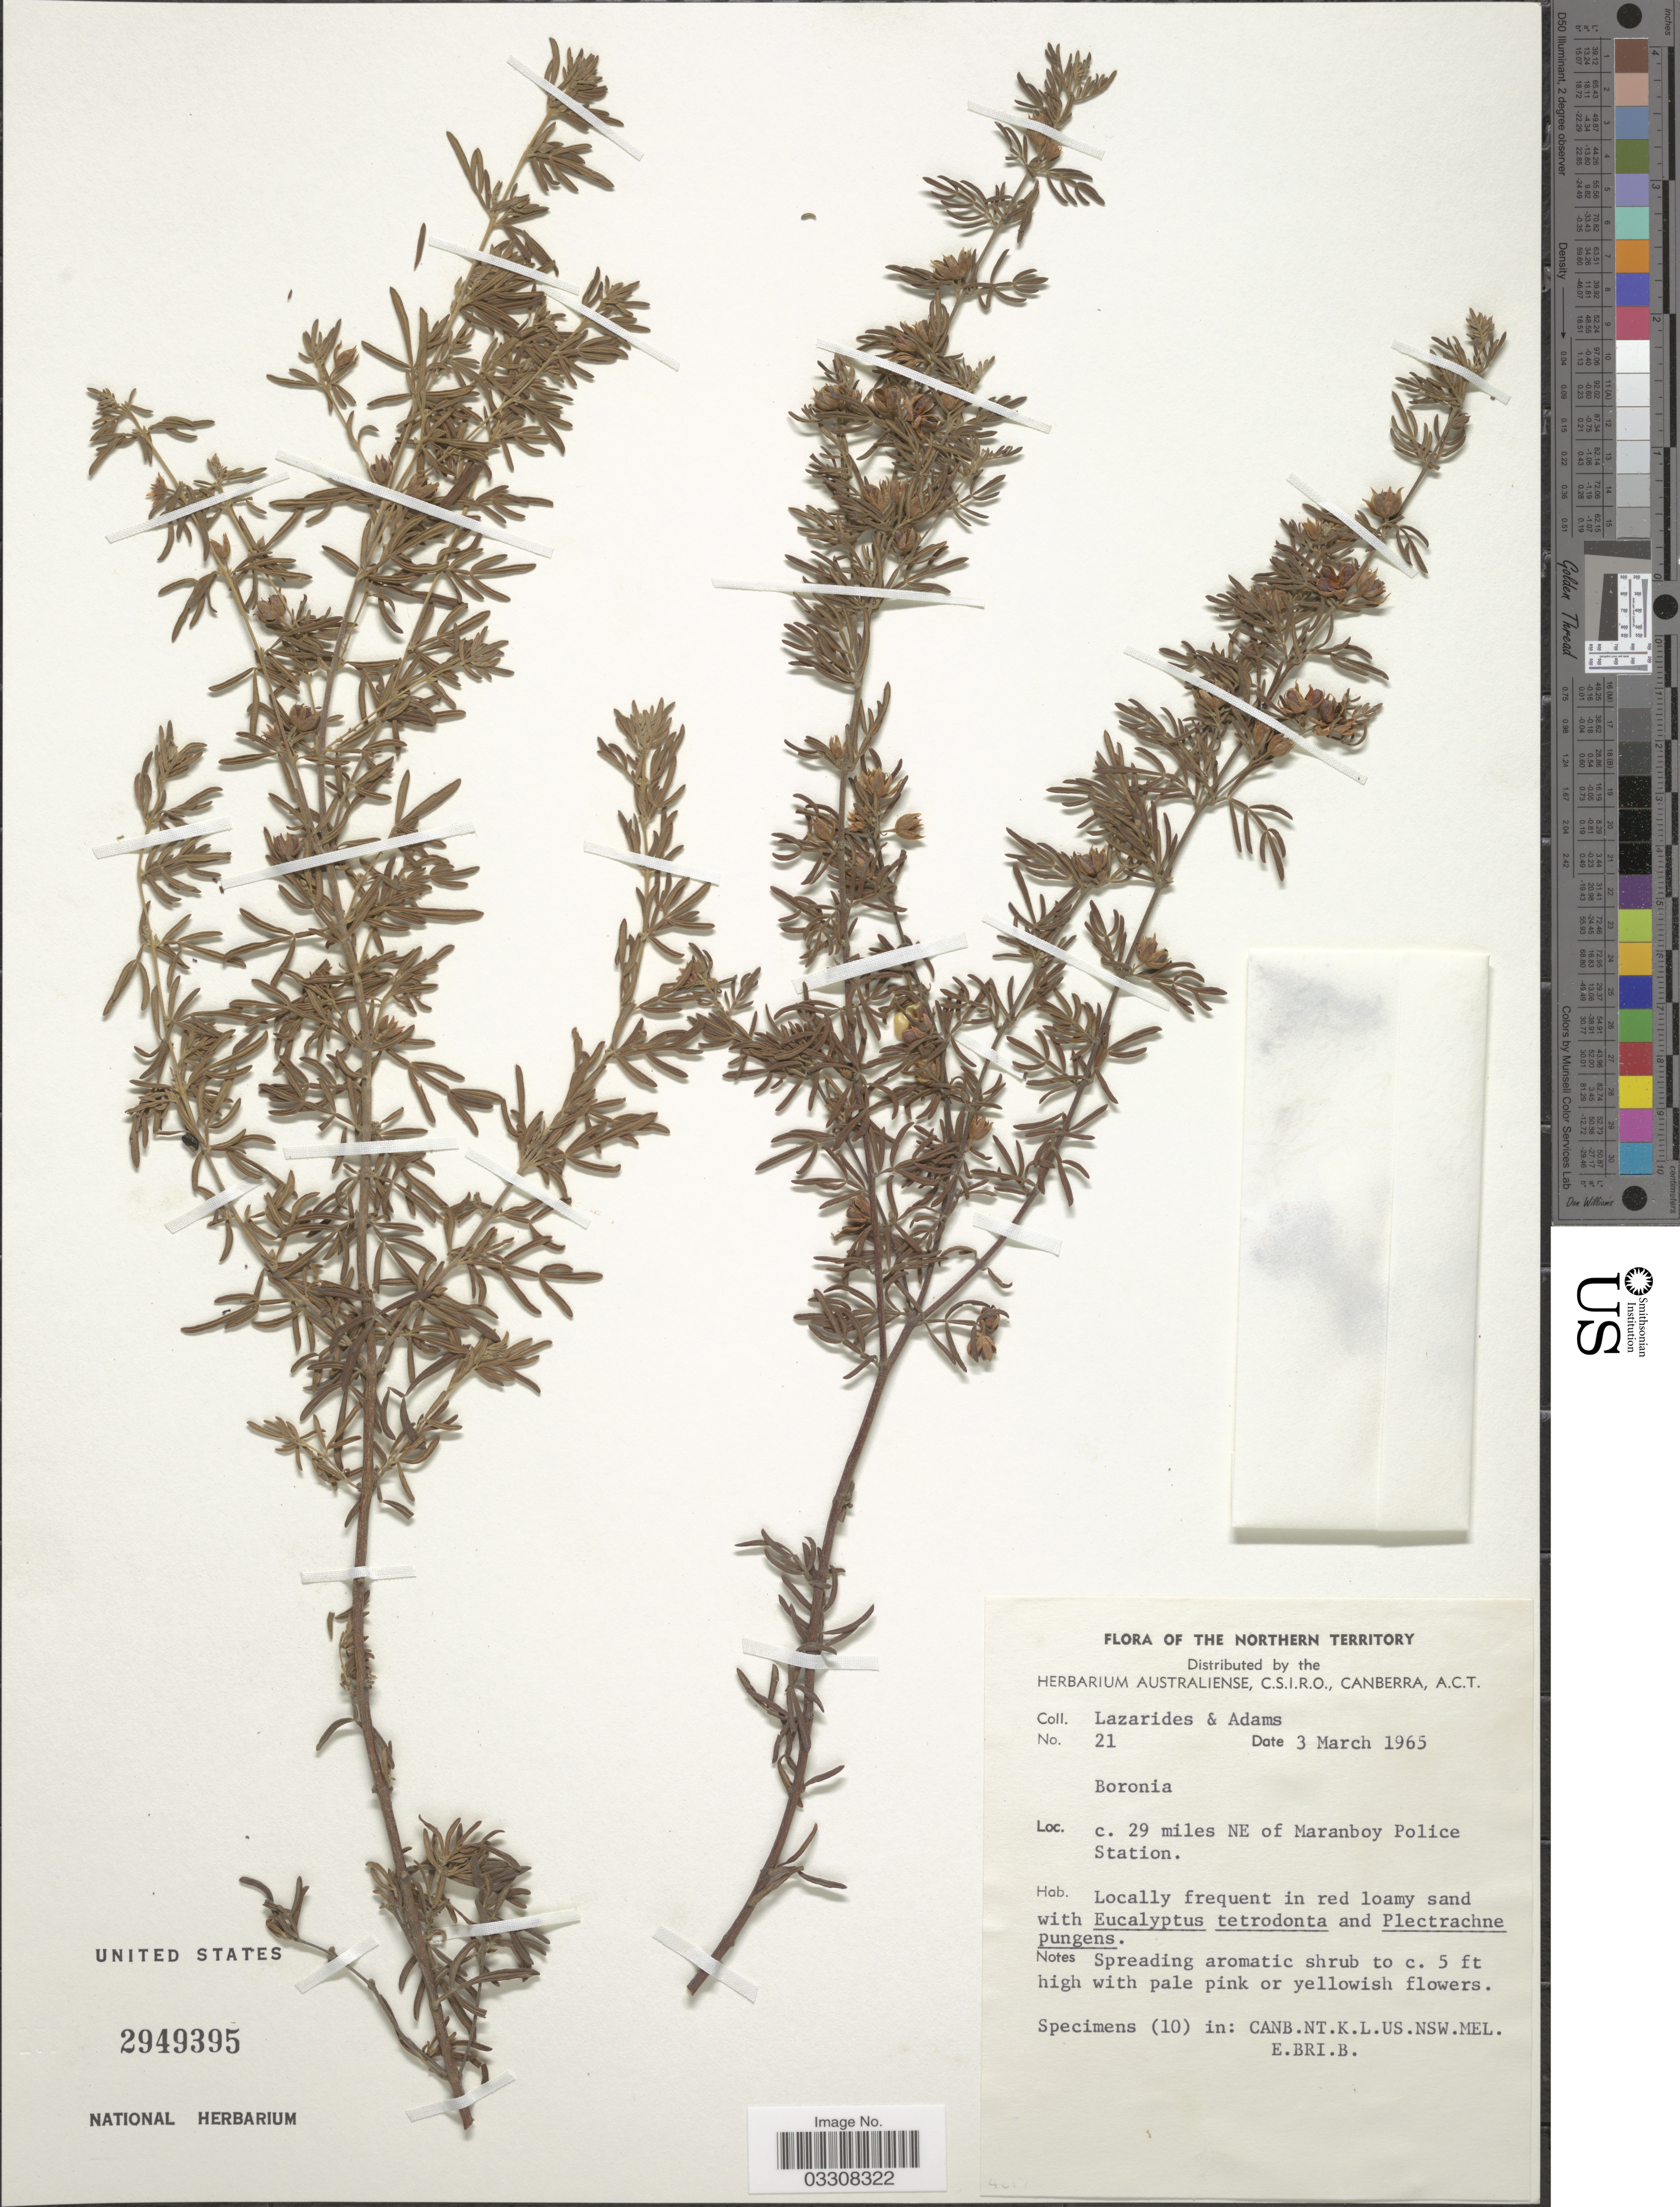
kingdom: Plantae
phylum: Tracheophyta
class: Magnoliopsida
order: Sapindales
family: Rutaceae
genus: Boronia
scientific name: Boronia sp.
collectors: M. Lazarides & Adams, --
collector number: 21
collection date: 1965-03-03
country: Australia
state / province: Northern Territory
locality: C. 29 miles NE of Maranboy Police Station.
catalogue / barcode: US 2949395